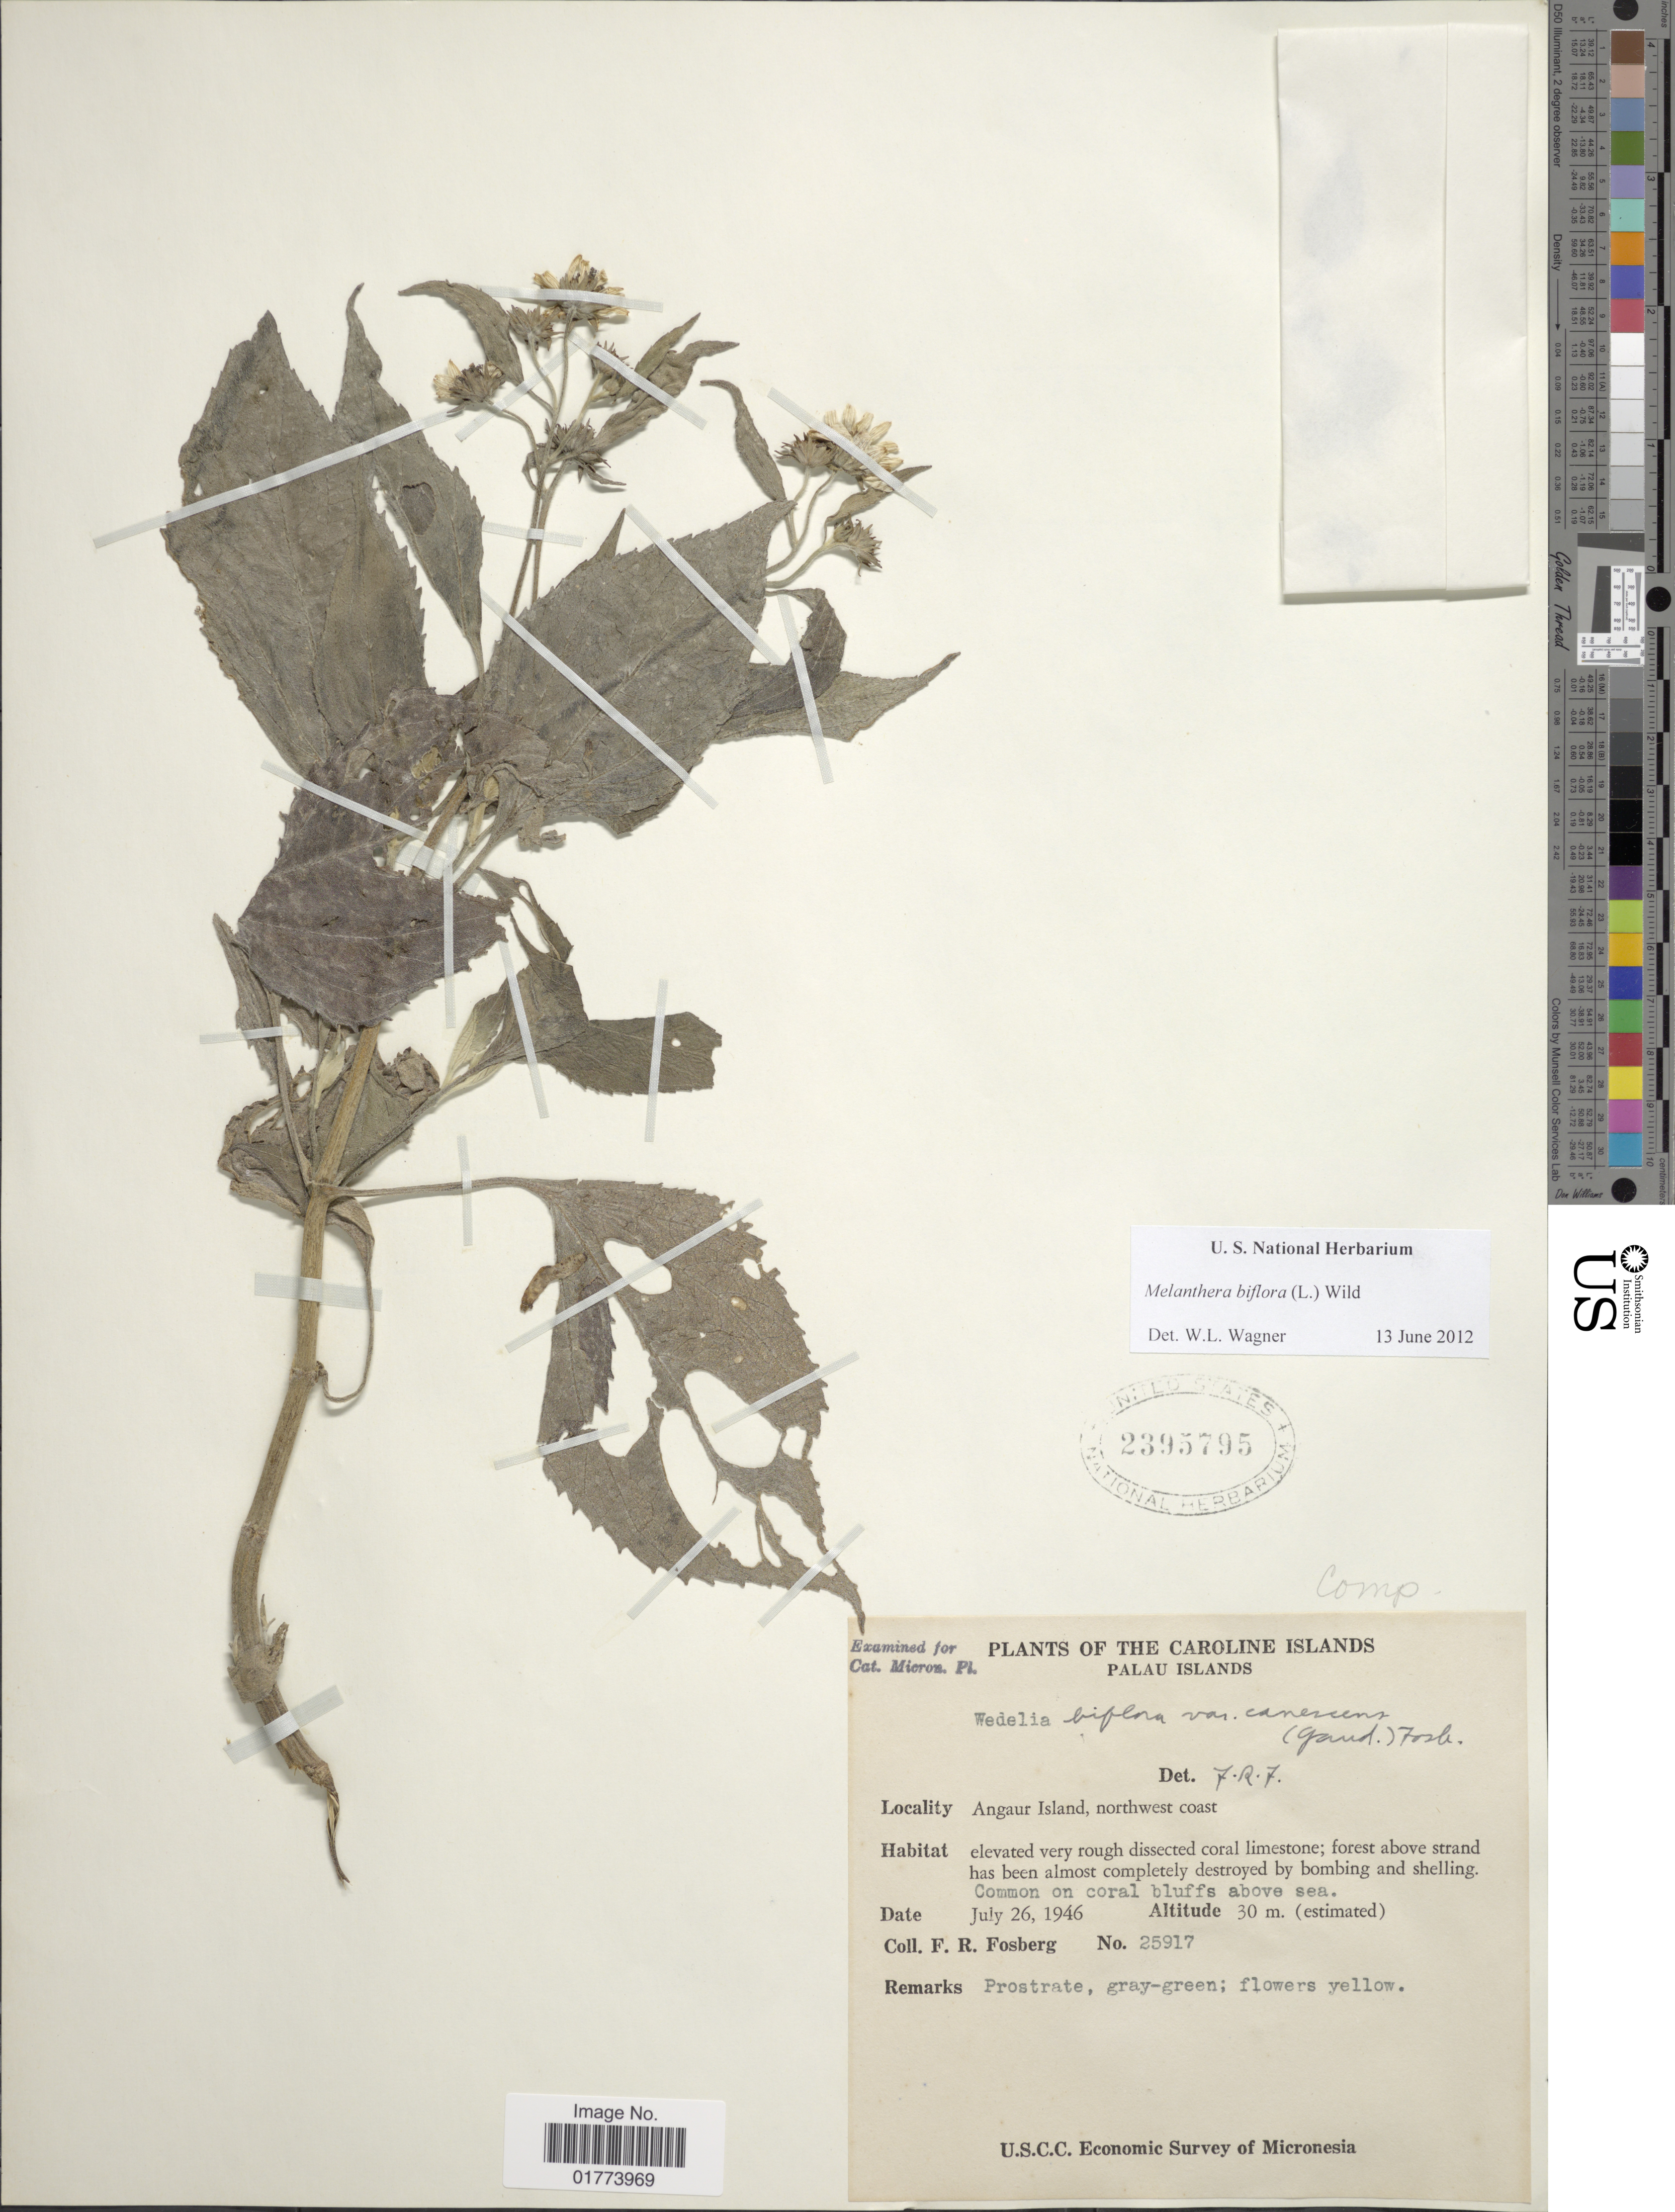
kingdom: Plantae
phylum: Tracheophyta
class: Magnoliopsida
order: Asterales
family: Asteraceae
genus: Wollastonia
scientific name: Wollastonia uniflora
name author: (Willd.) Orchard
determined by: Wagner, W. L., (BOT), Smithsonian Institution - National Museum of Natural History (UNITED STATES)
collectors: F. R. Fosberg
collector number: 25917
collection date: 1946-07-26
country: Palau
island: Ngeaur [Angaur]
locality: Caroline Islands, Palau Islands, Angaur Island, northwest coast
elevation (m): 30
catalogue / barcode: US 2395795